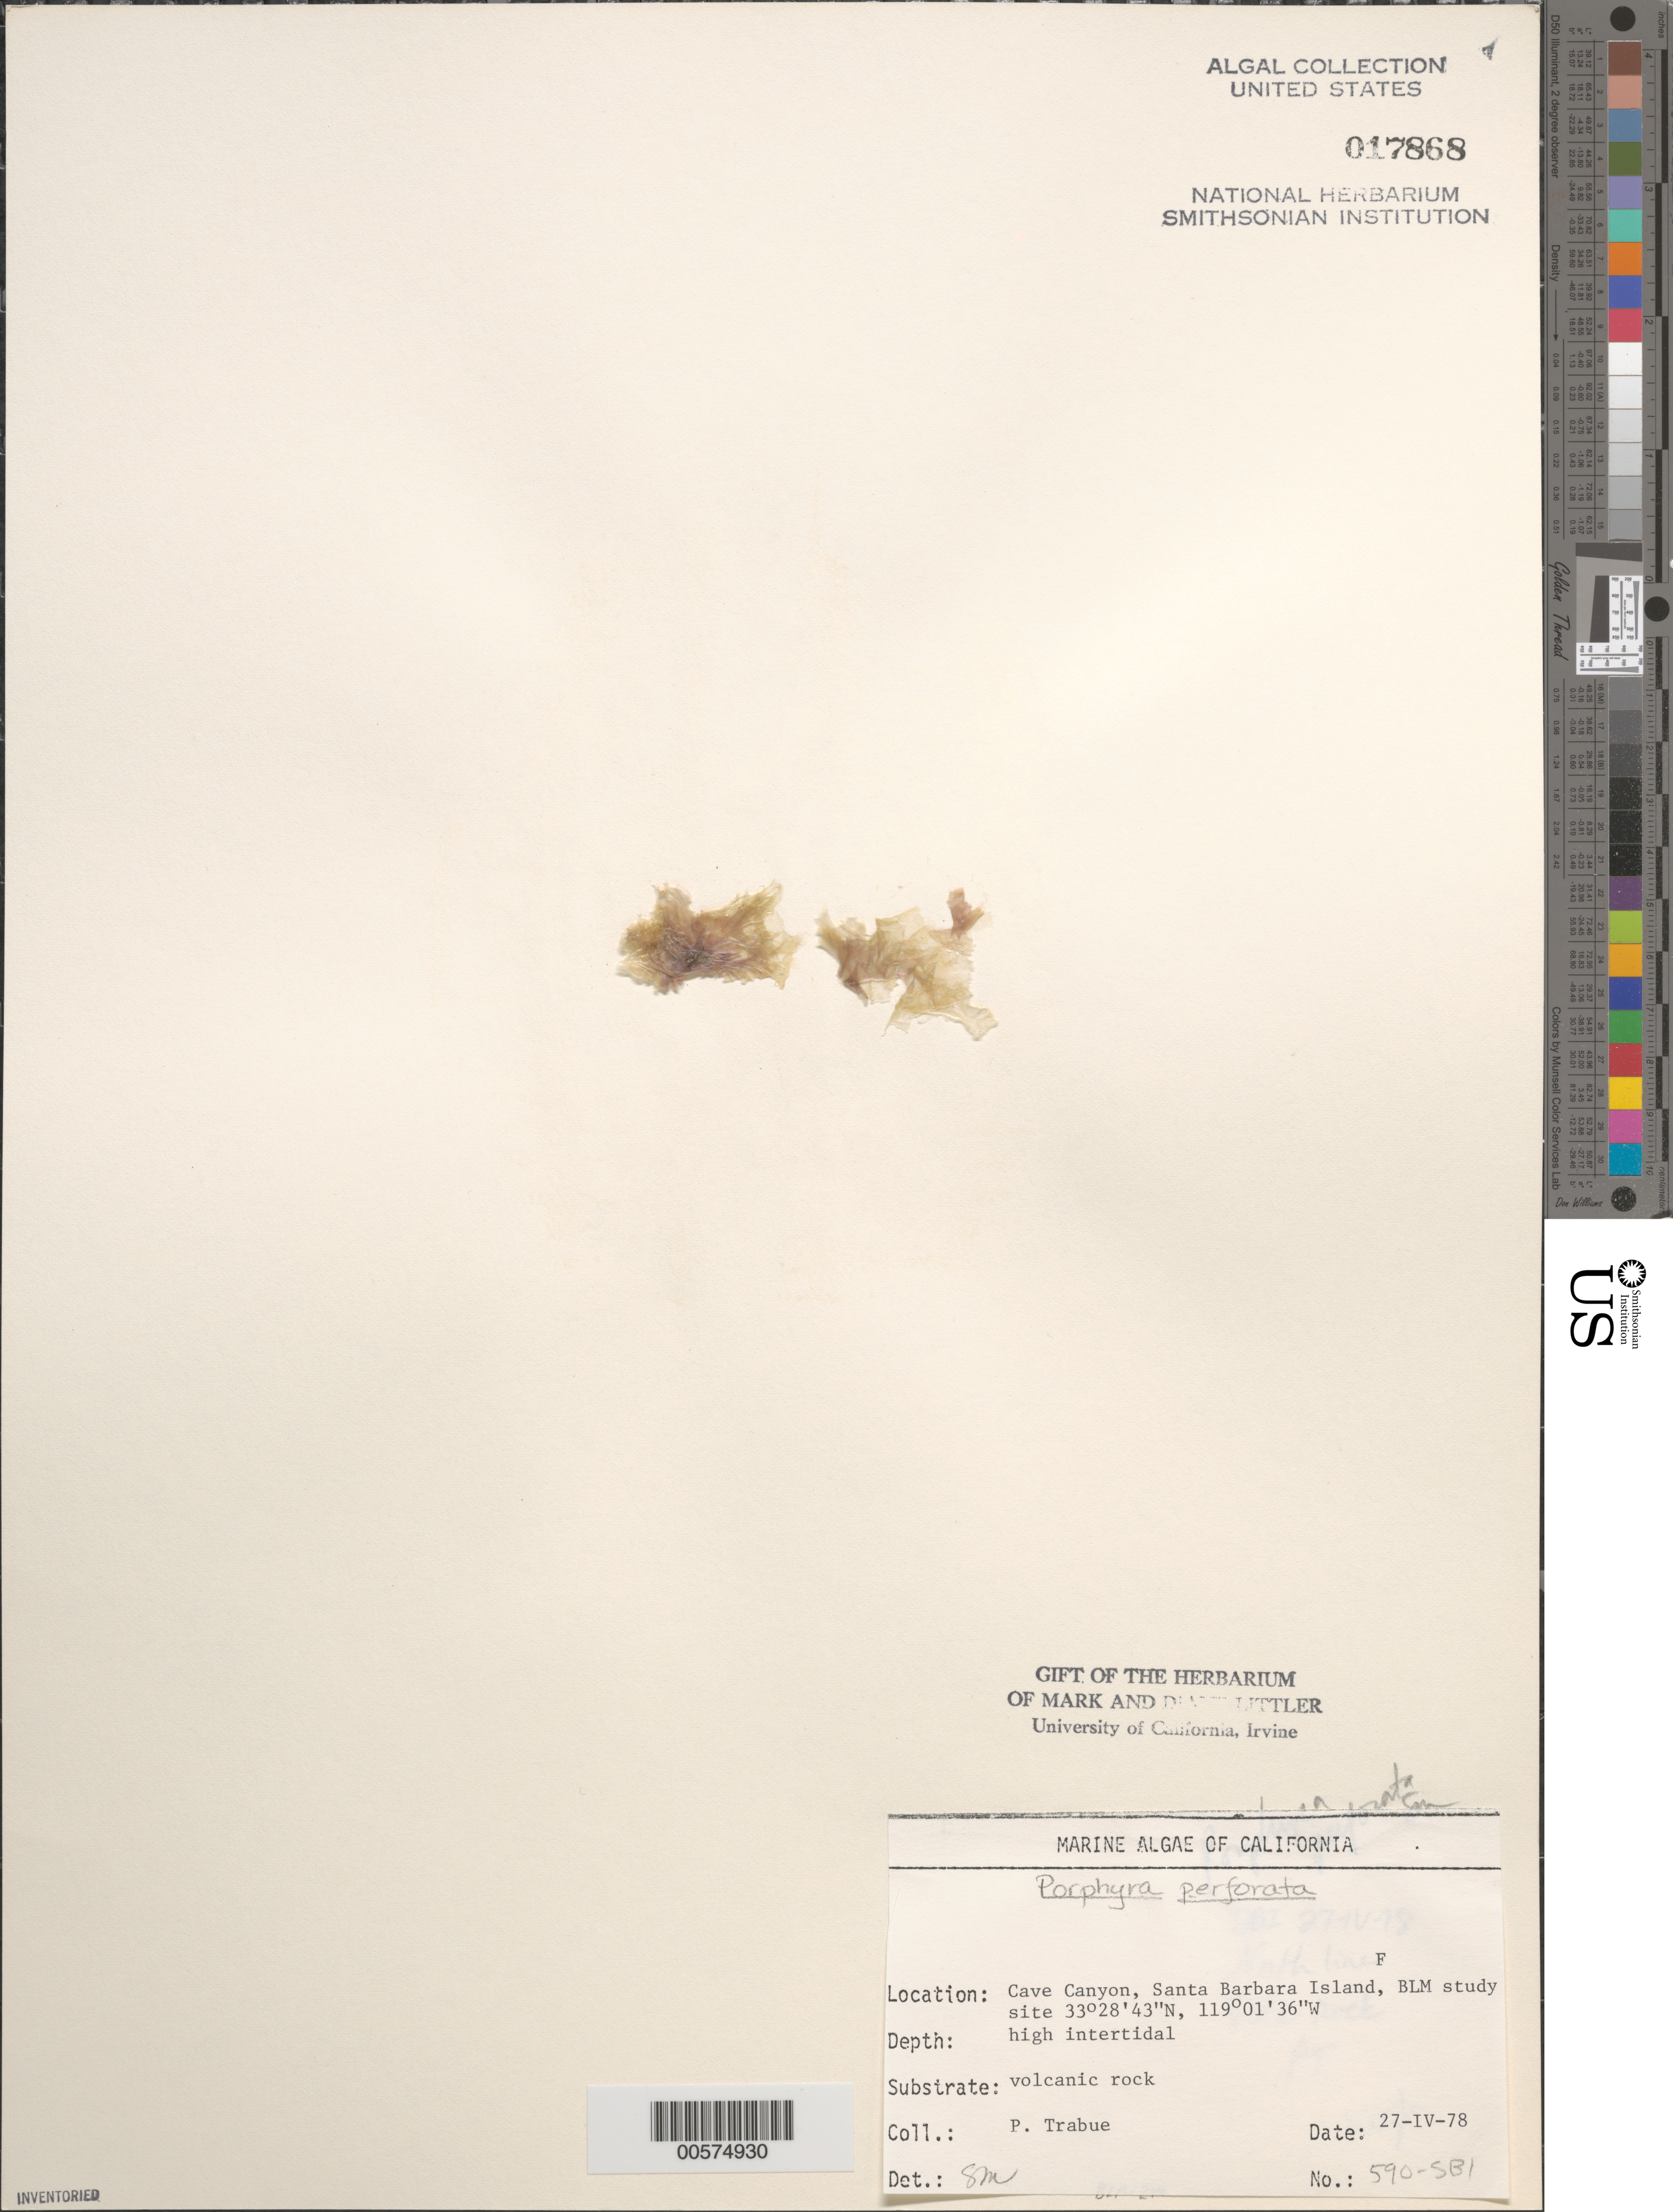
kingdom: Plantae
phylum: Rhodophyta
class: Bangiophyceae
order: Bangiales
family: Bangiaceae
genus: Pyropia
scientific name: Pyropia perforata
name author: (J. Agardh) S.C. Lindstrom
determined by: Algae name updating Project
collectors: P. J. Trabue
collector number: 590-sbi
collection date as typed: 27 Apr 1978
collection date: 1978-04-27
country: United States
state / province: California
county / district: Santa Barbara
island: Santa Barbara Island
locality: Cave Canyon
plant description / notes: BLM-SOCALBIGHT Rocky Intertidal Survey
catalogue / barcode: US 17868